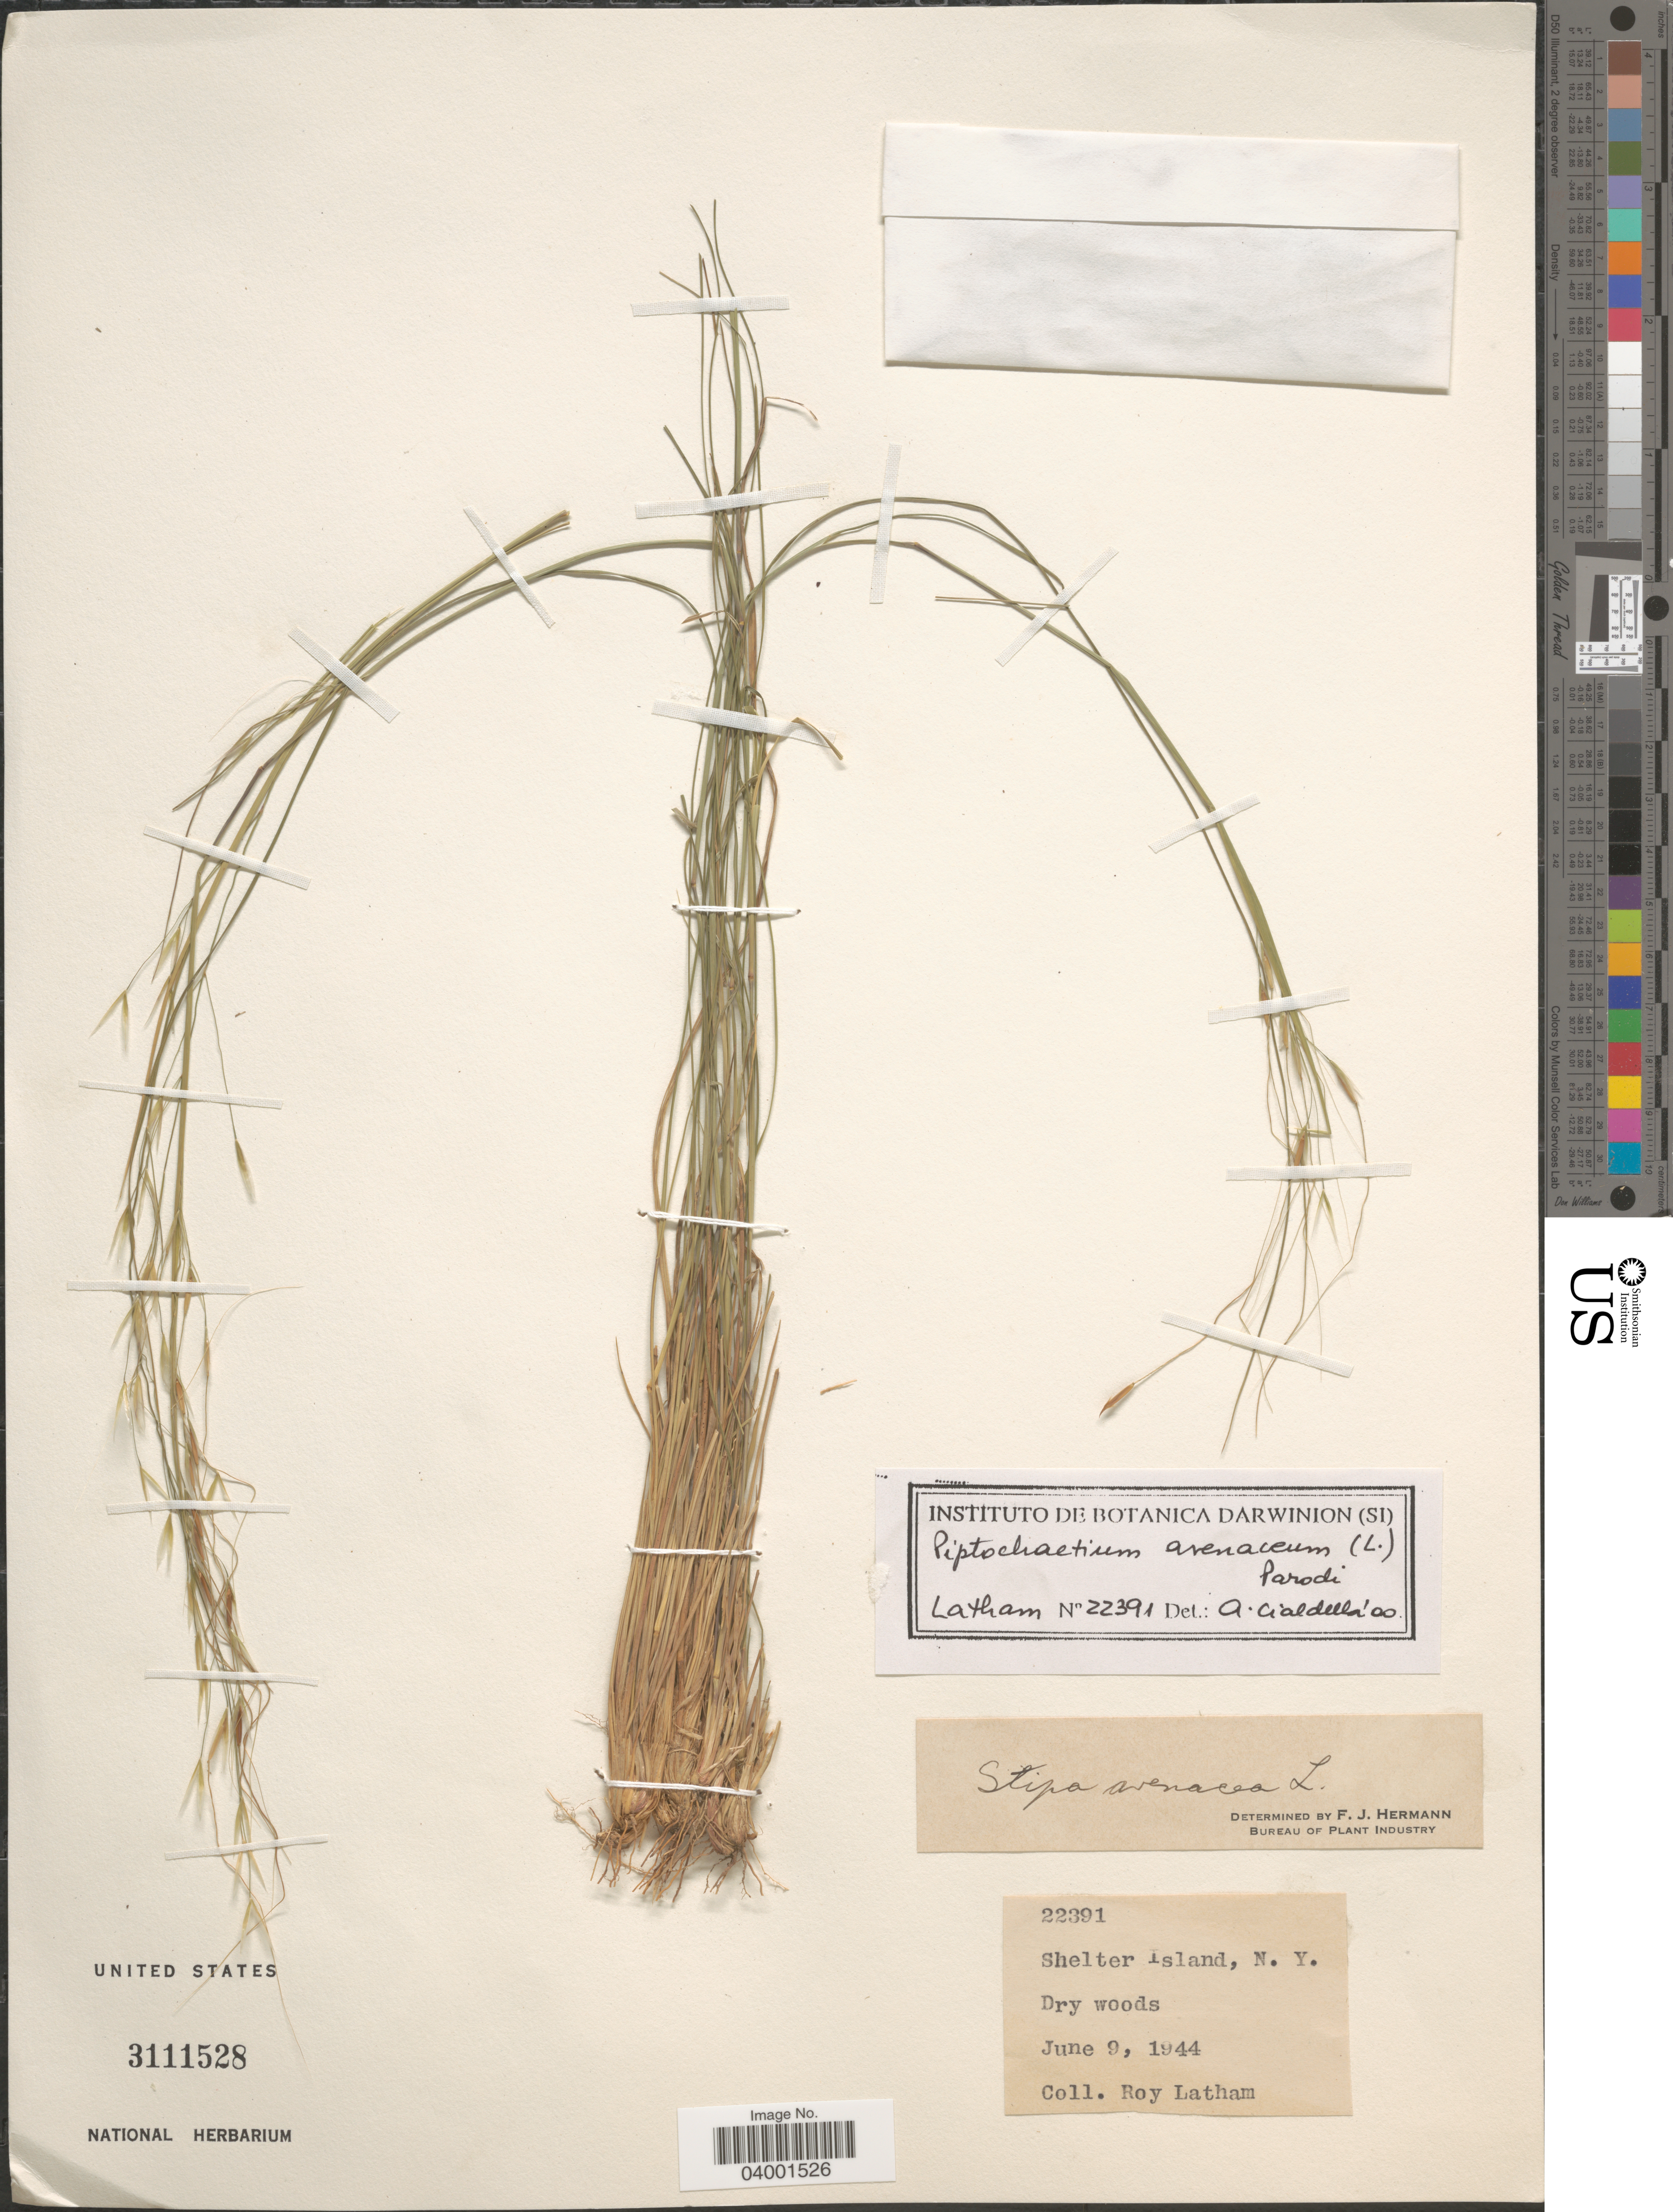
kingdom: Plantae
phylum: Tracheophyta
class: Liliopsida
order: Poales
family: Poaceae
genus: Piptochaetium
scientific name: Piptochaetium avenaceum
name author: (L.) Parodi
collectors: R. Latham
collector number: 22391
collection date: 1944-06-09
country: United States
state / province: New York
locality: Shelter Island.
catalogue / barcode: US 3111528